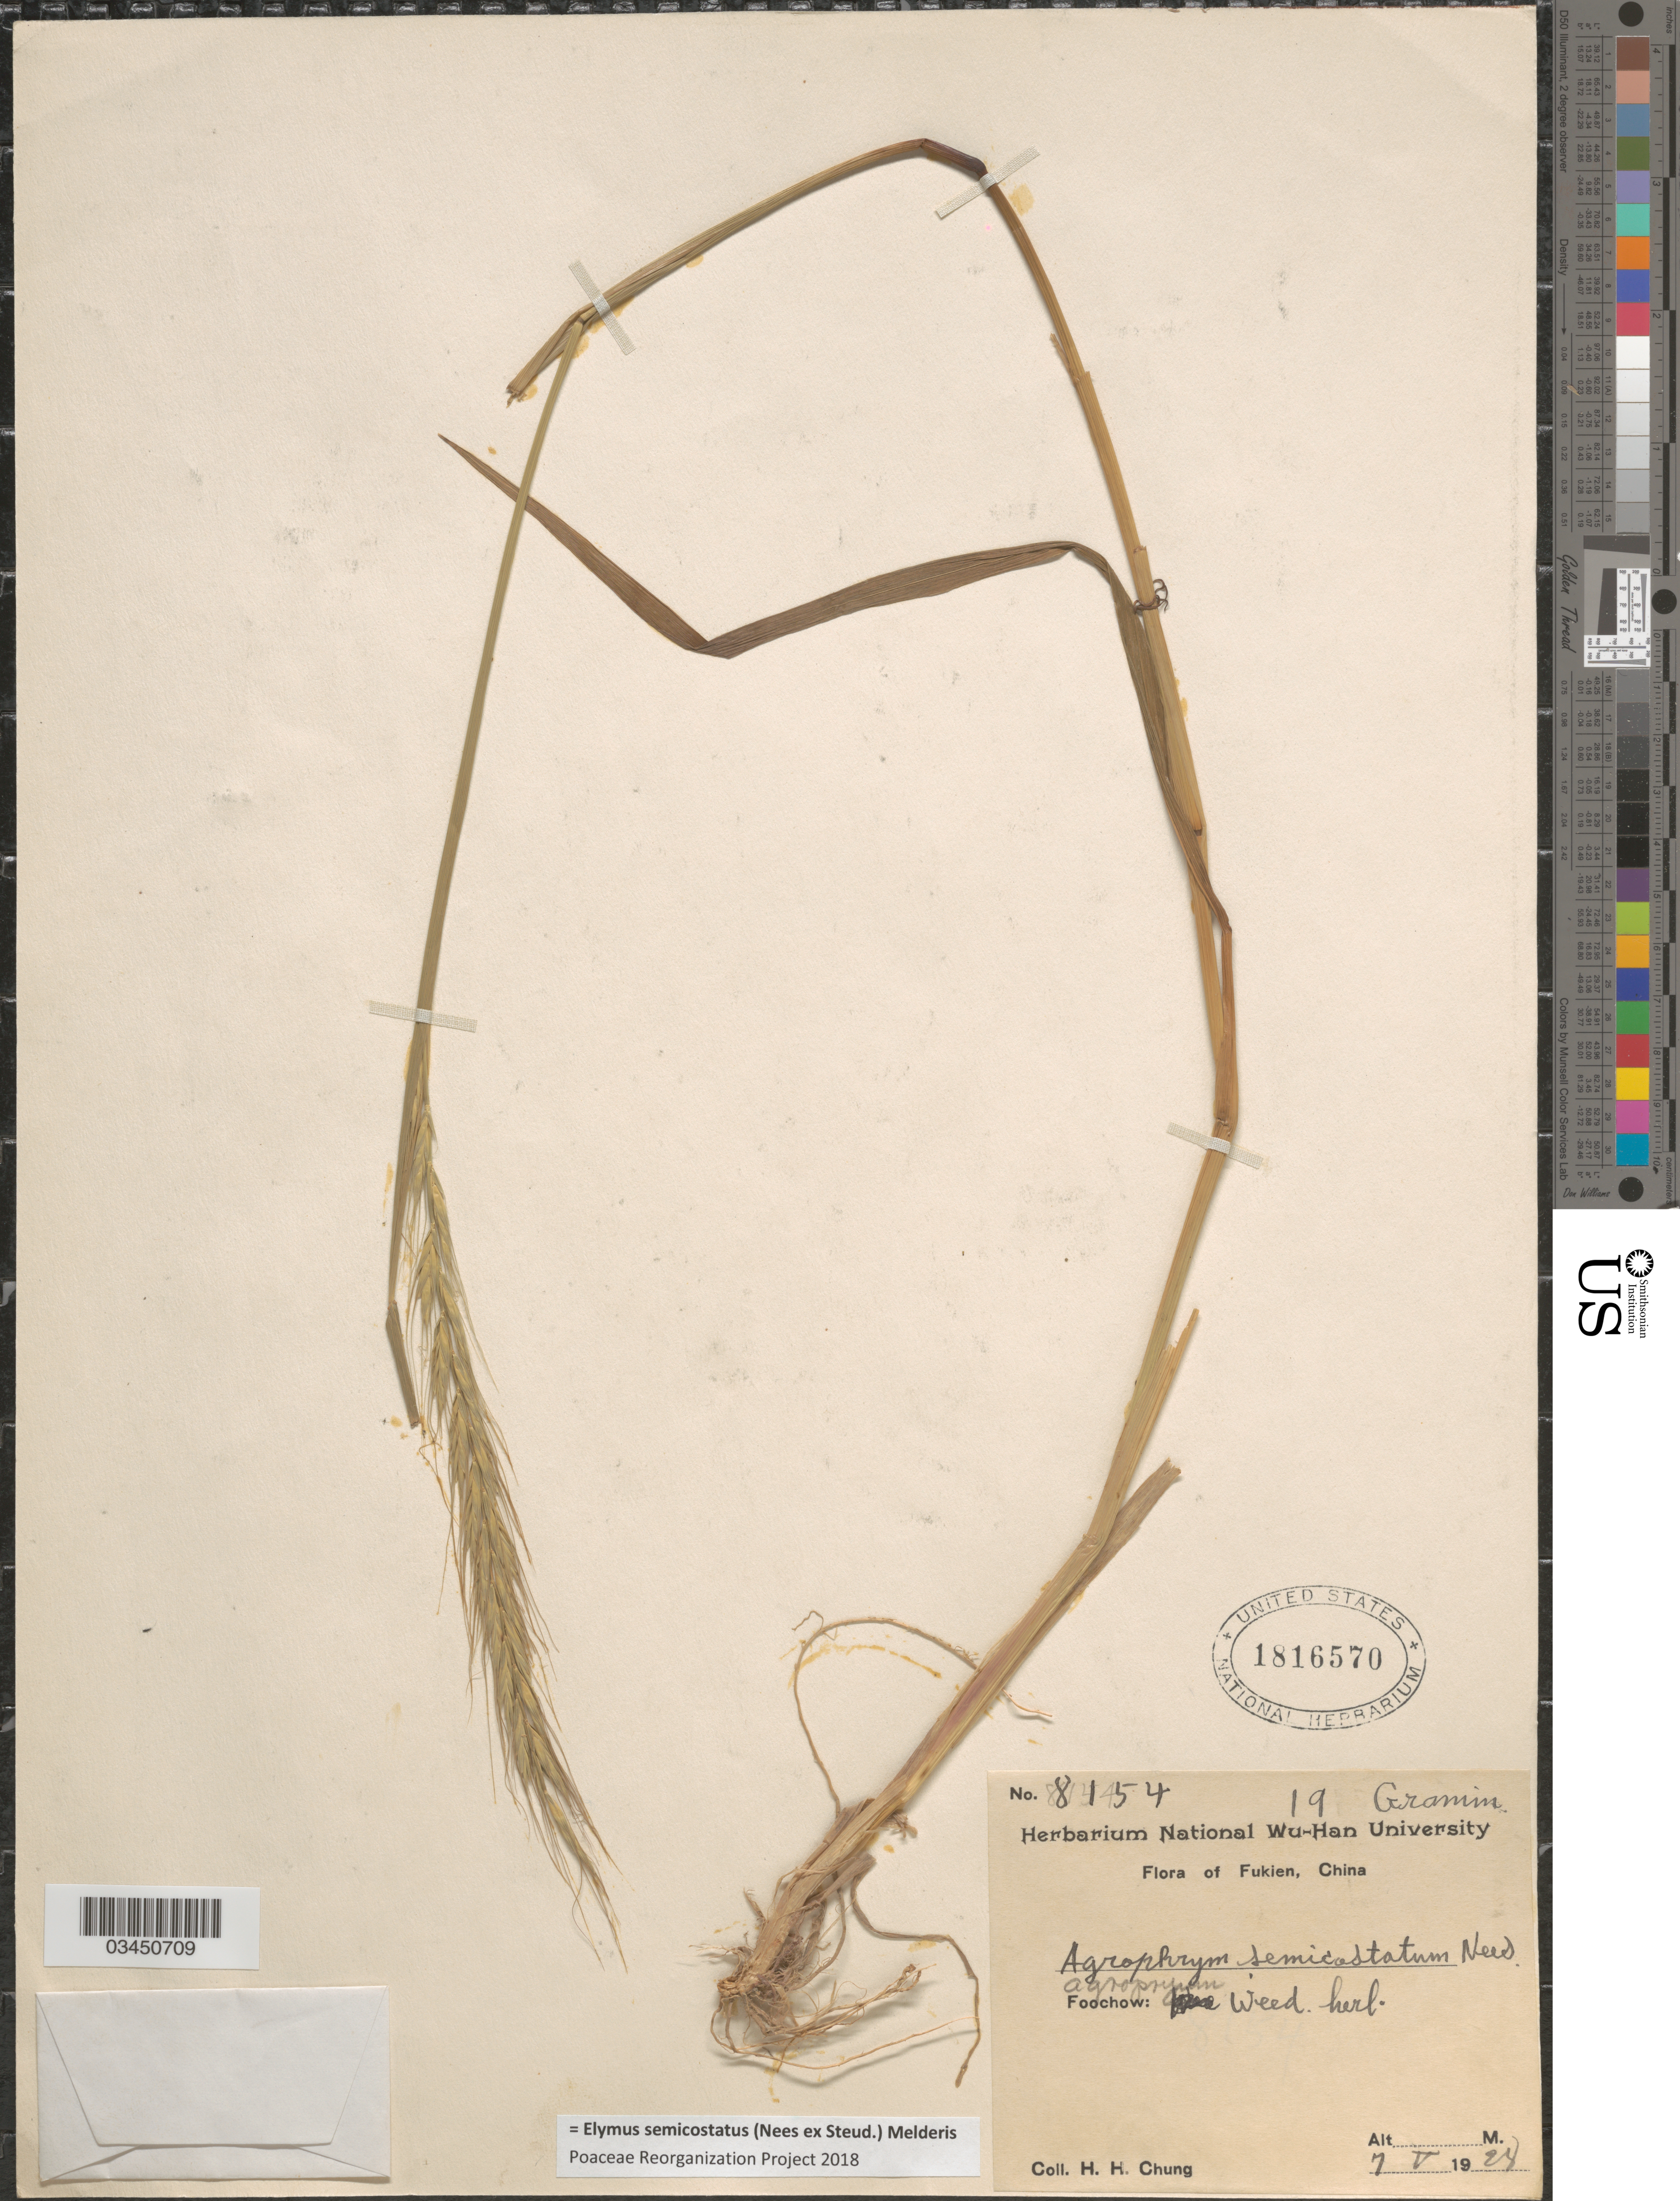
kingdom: Plantae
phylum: Tracheophyta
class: Liliopsida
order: Poales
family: Poaceae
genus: Elymus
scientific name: Elymus semicostatus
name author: (Nees ex Steud.) Melderis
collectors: H. Chung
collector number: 8154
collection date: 1928-05-07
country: China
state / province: Fujian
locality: Fukien. Foochow: Weed-herb.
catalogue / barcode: US 1816570